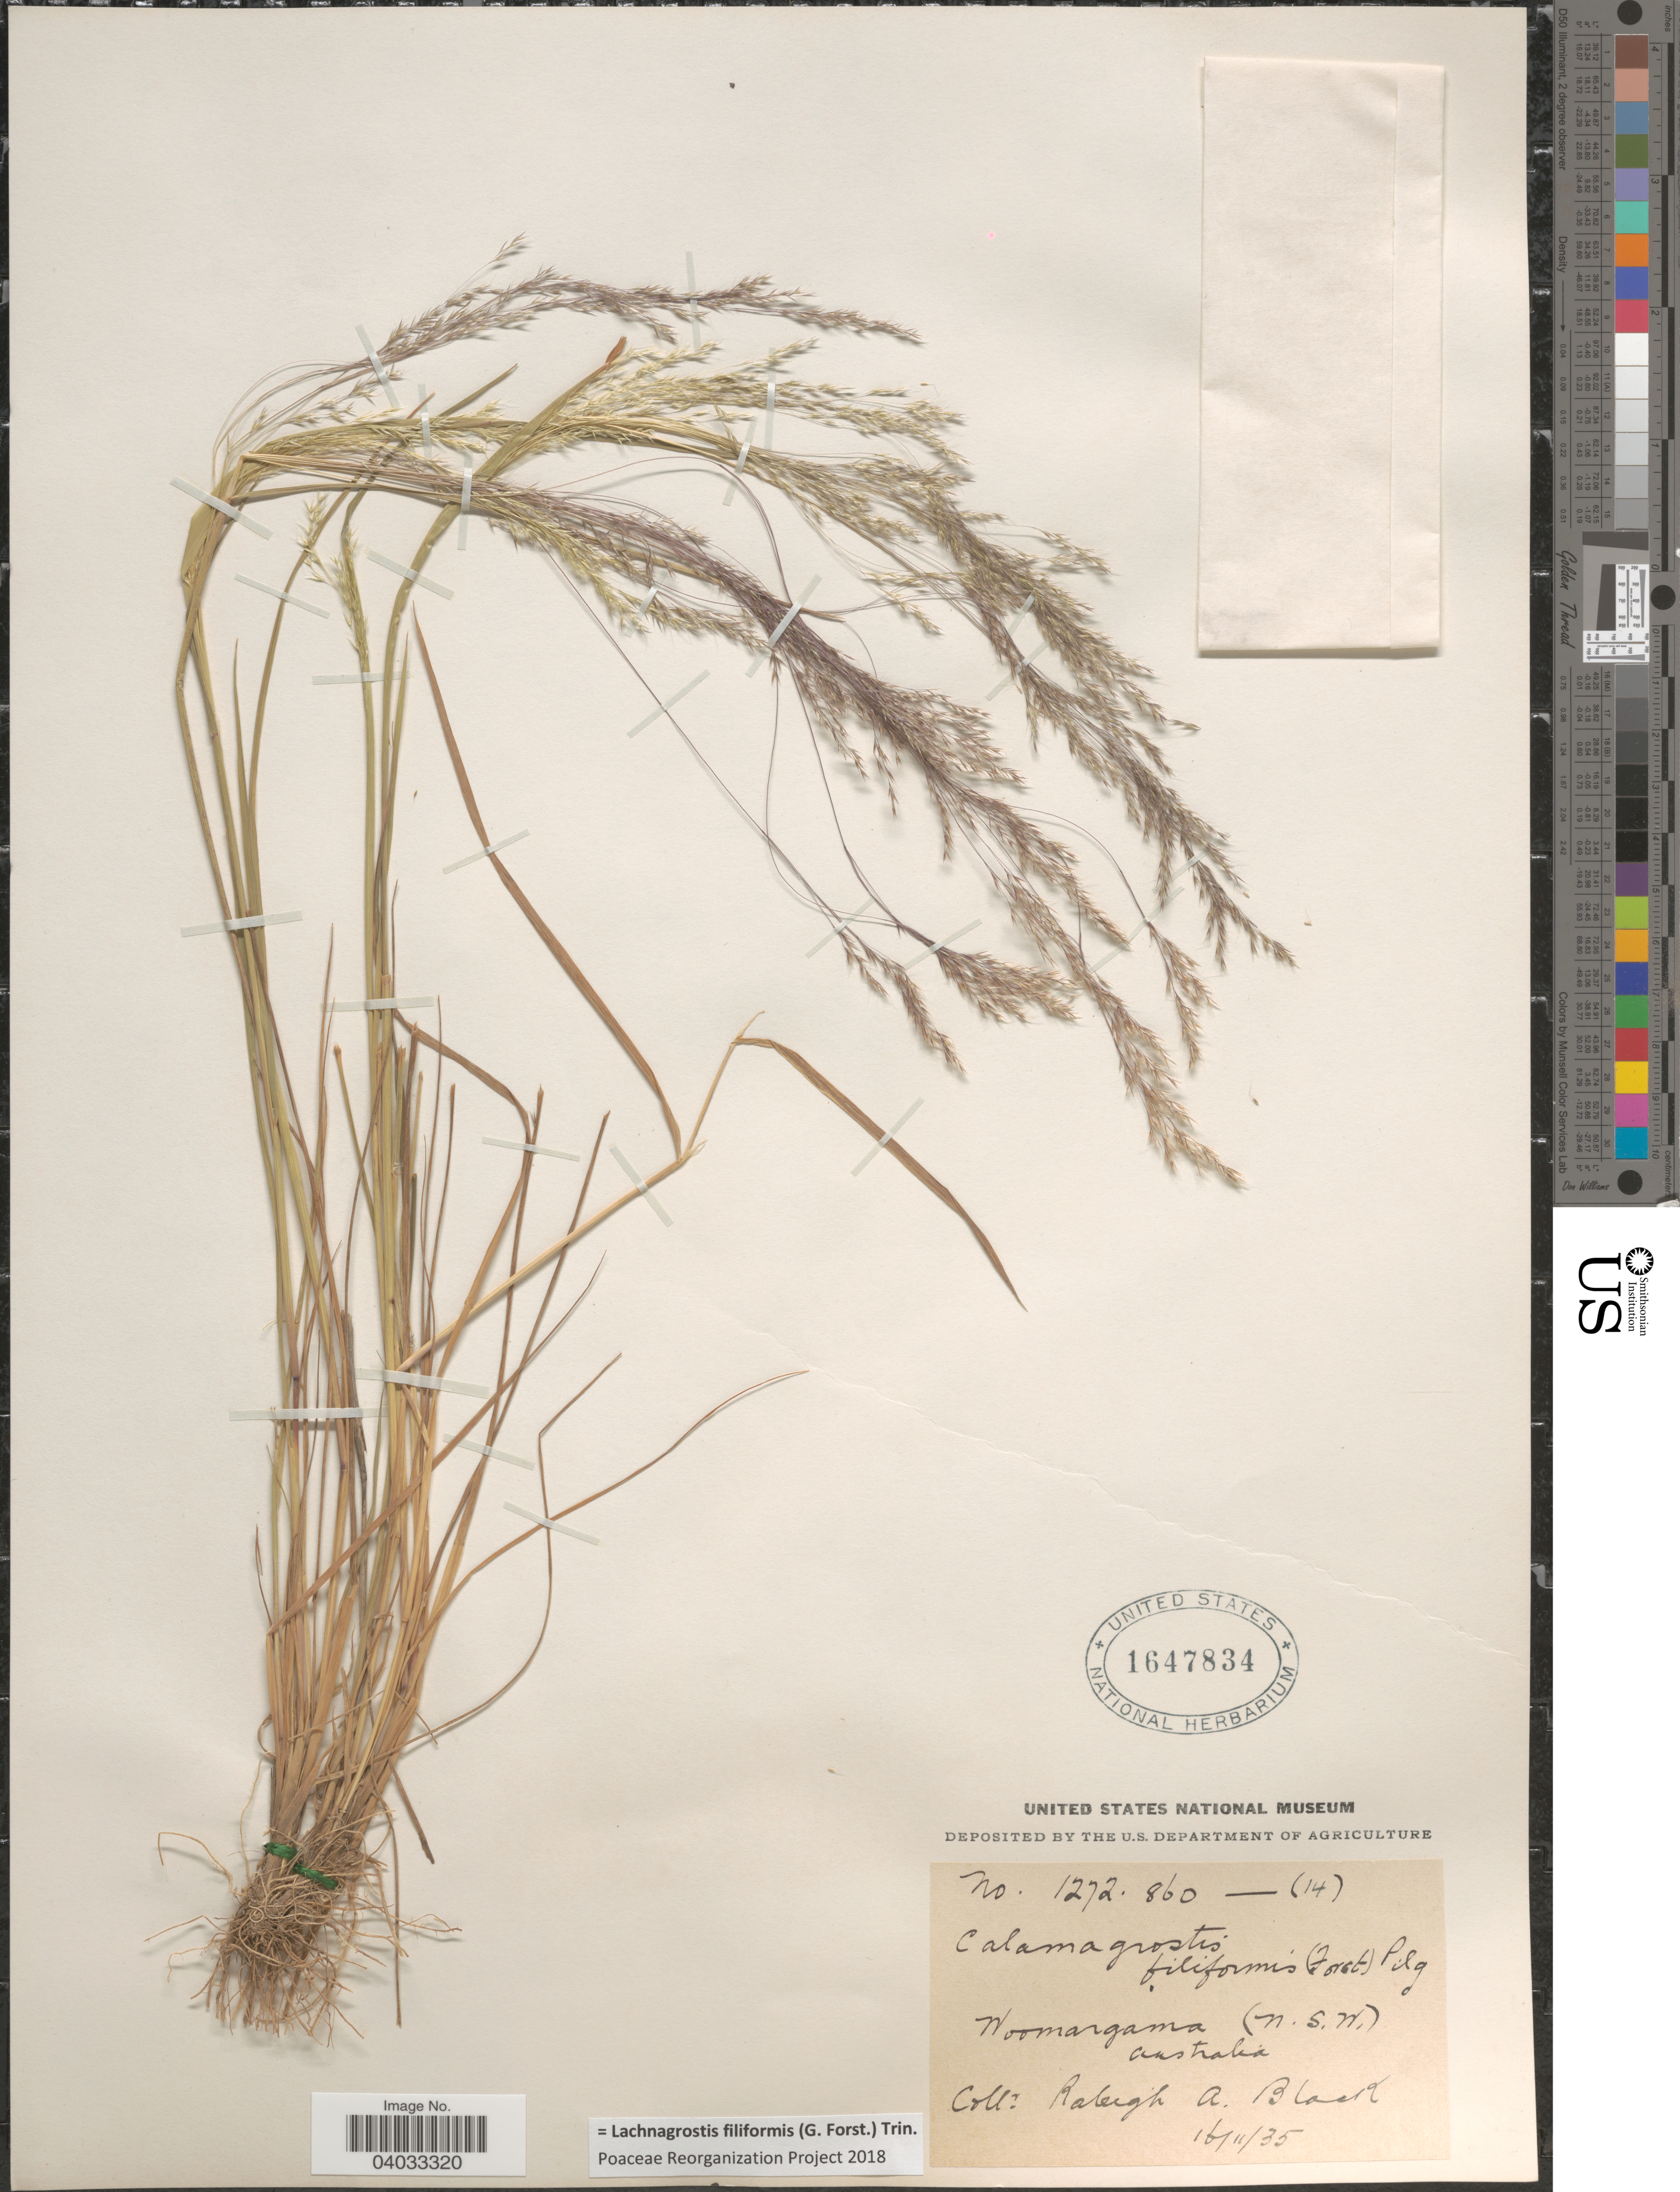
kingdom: Plantae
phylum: Tracheophyta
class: Liliopsida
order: Poales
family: Poaceae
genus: Lachnagrostis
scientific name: Lachnagrostis filiformis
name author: (J.R. Forst.) Trin.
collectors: R. A. Black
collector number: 1272.860 (14)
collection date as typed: Transcribed d/m/y: 16/11/35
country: Australia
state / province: New South Wales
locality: Woomargama (N.S.W).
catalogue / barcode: US 1647834